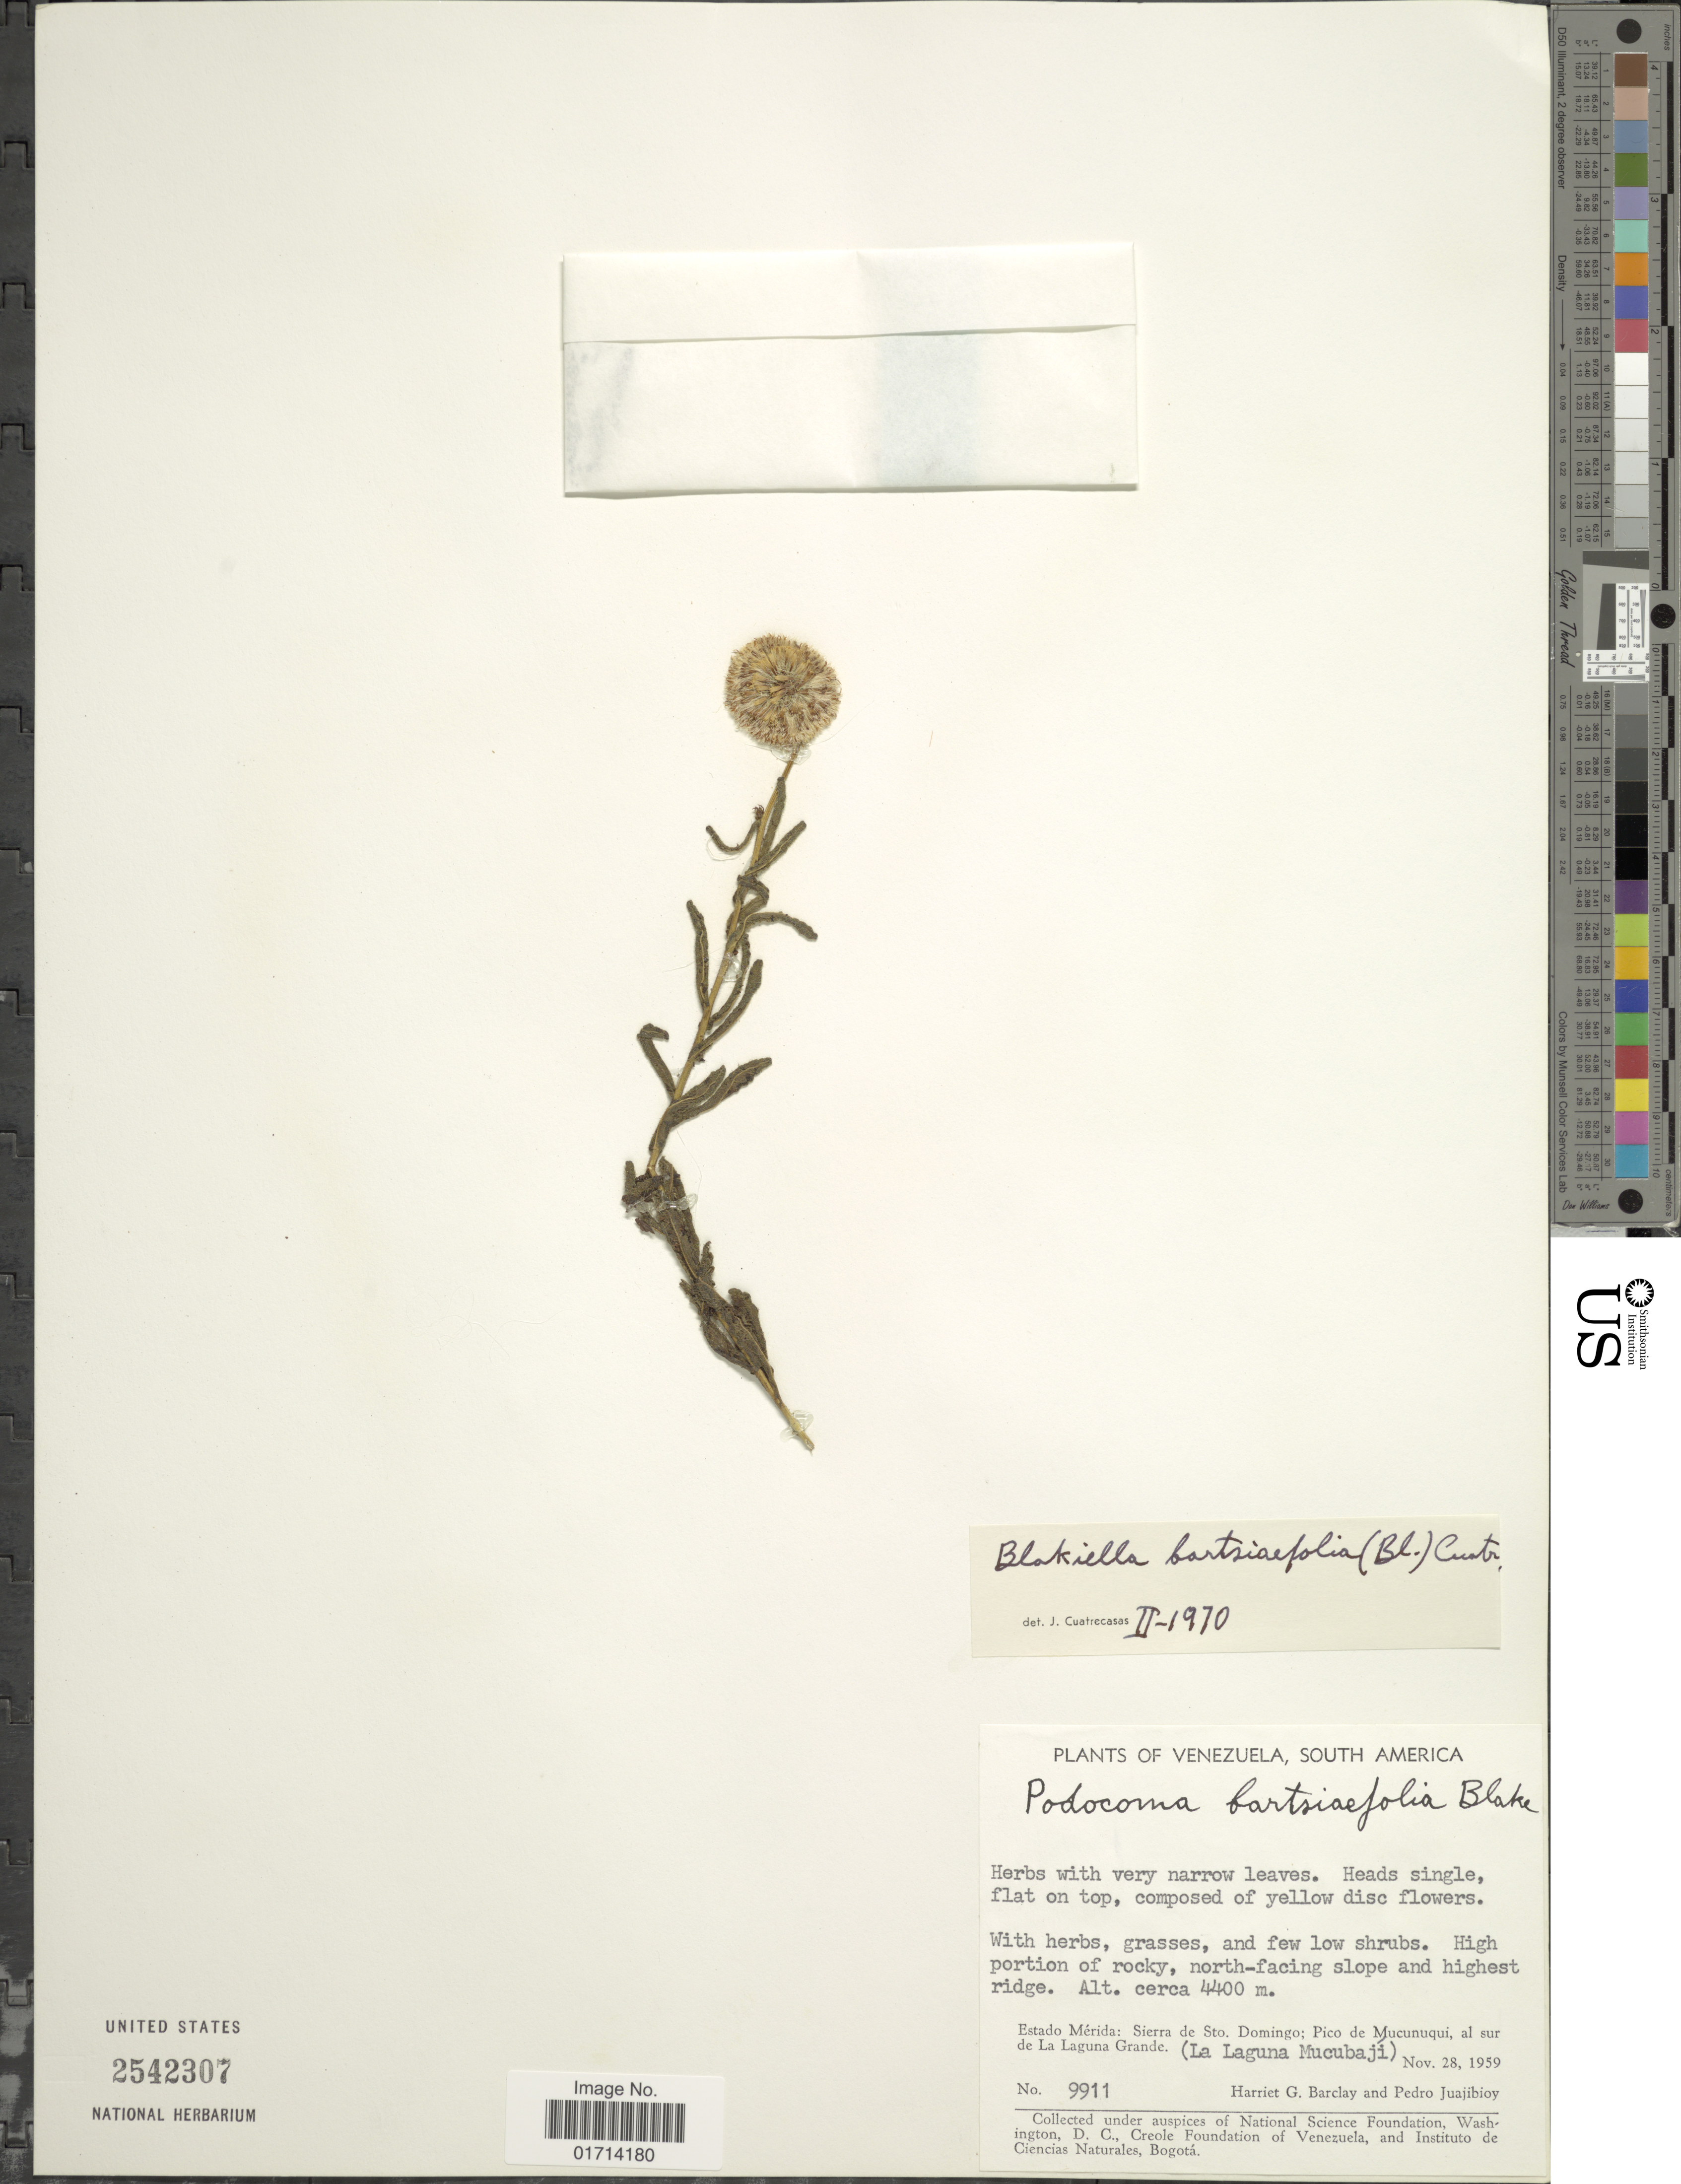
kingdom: Plantae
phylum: Tracheophyta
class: Magnoliopsida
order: Asterales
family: Asteraceae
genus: Blakiella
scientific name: Blakiella bartsiifolia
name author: (S.F. Blake) Cuatrec.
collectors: H. G. Barclay & P. Juajibioy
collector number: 9911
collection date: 1959-11-28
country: Venezuela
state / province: Mérida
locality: Sierra de Sto. Domingo; Pico de Mucunuqui, al sur de La Laguna Grande La Laguna Mucubaji)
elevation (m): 4400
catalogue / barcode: US 2542307